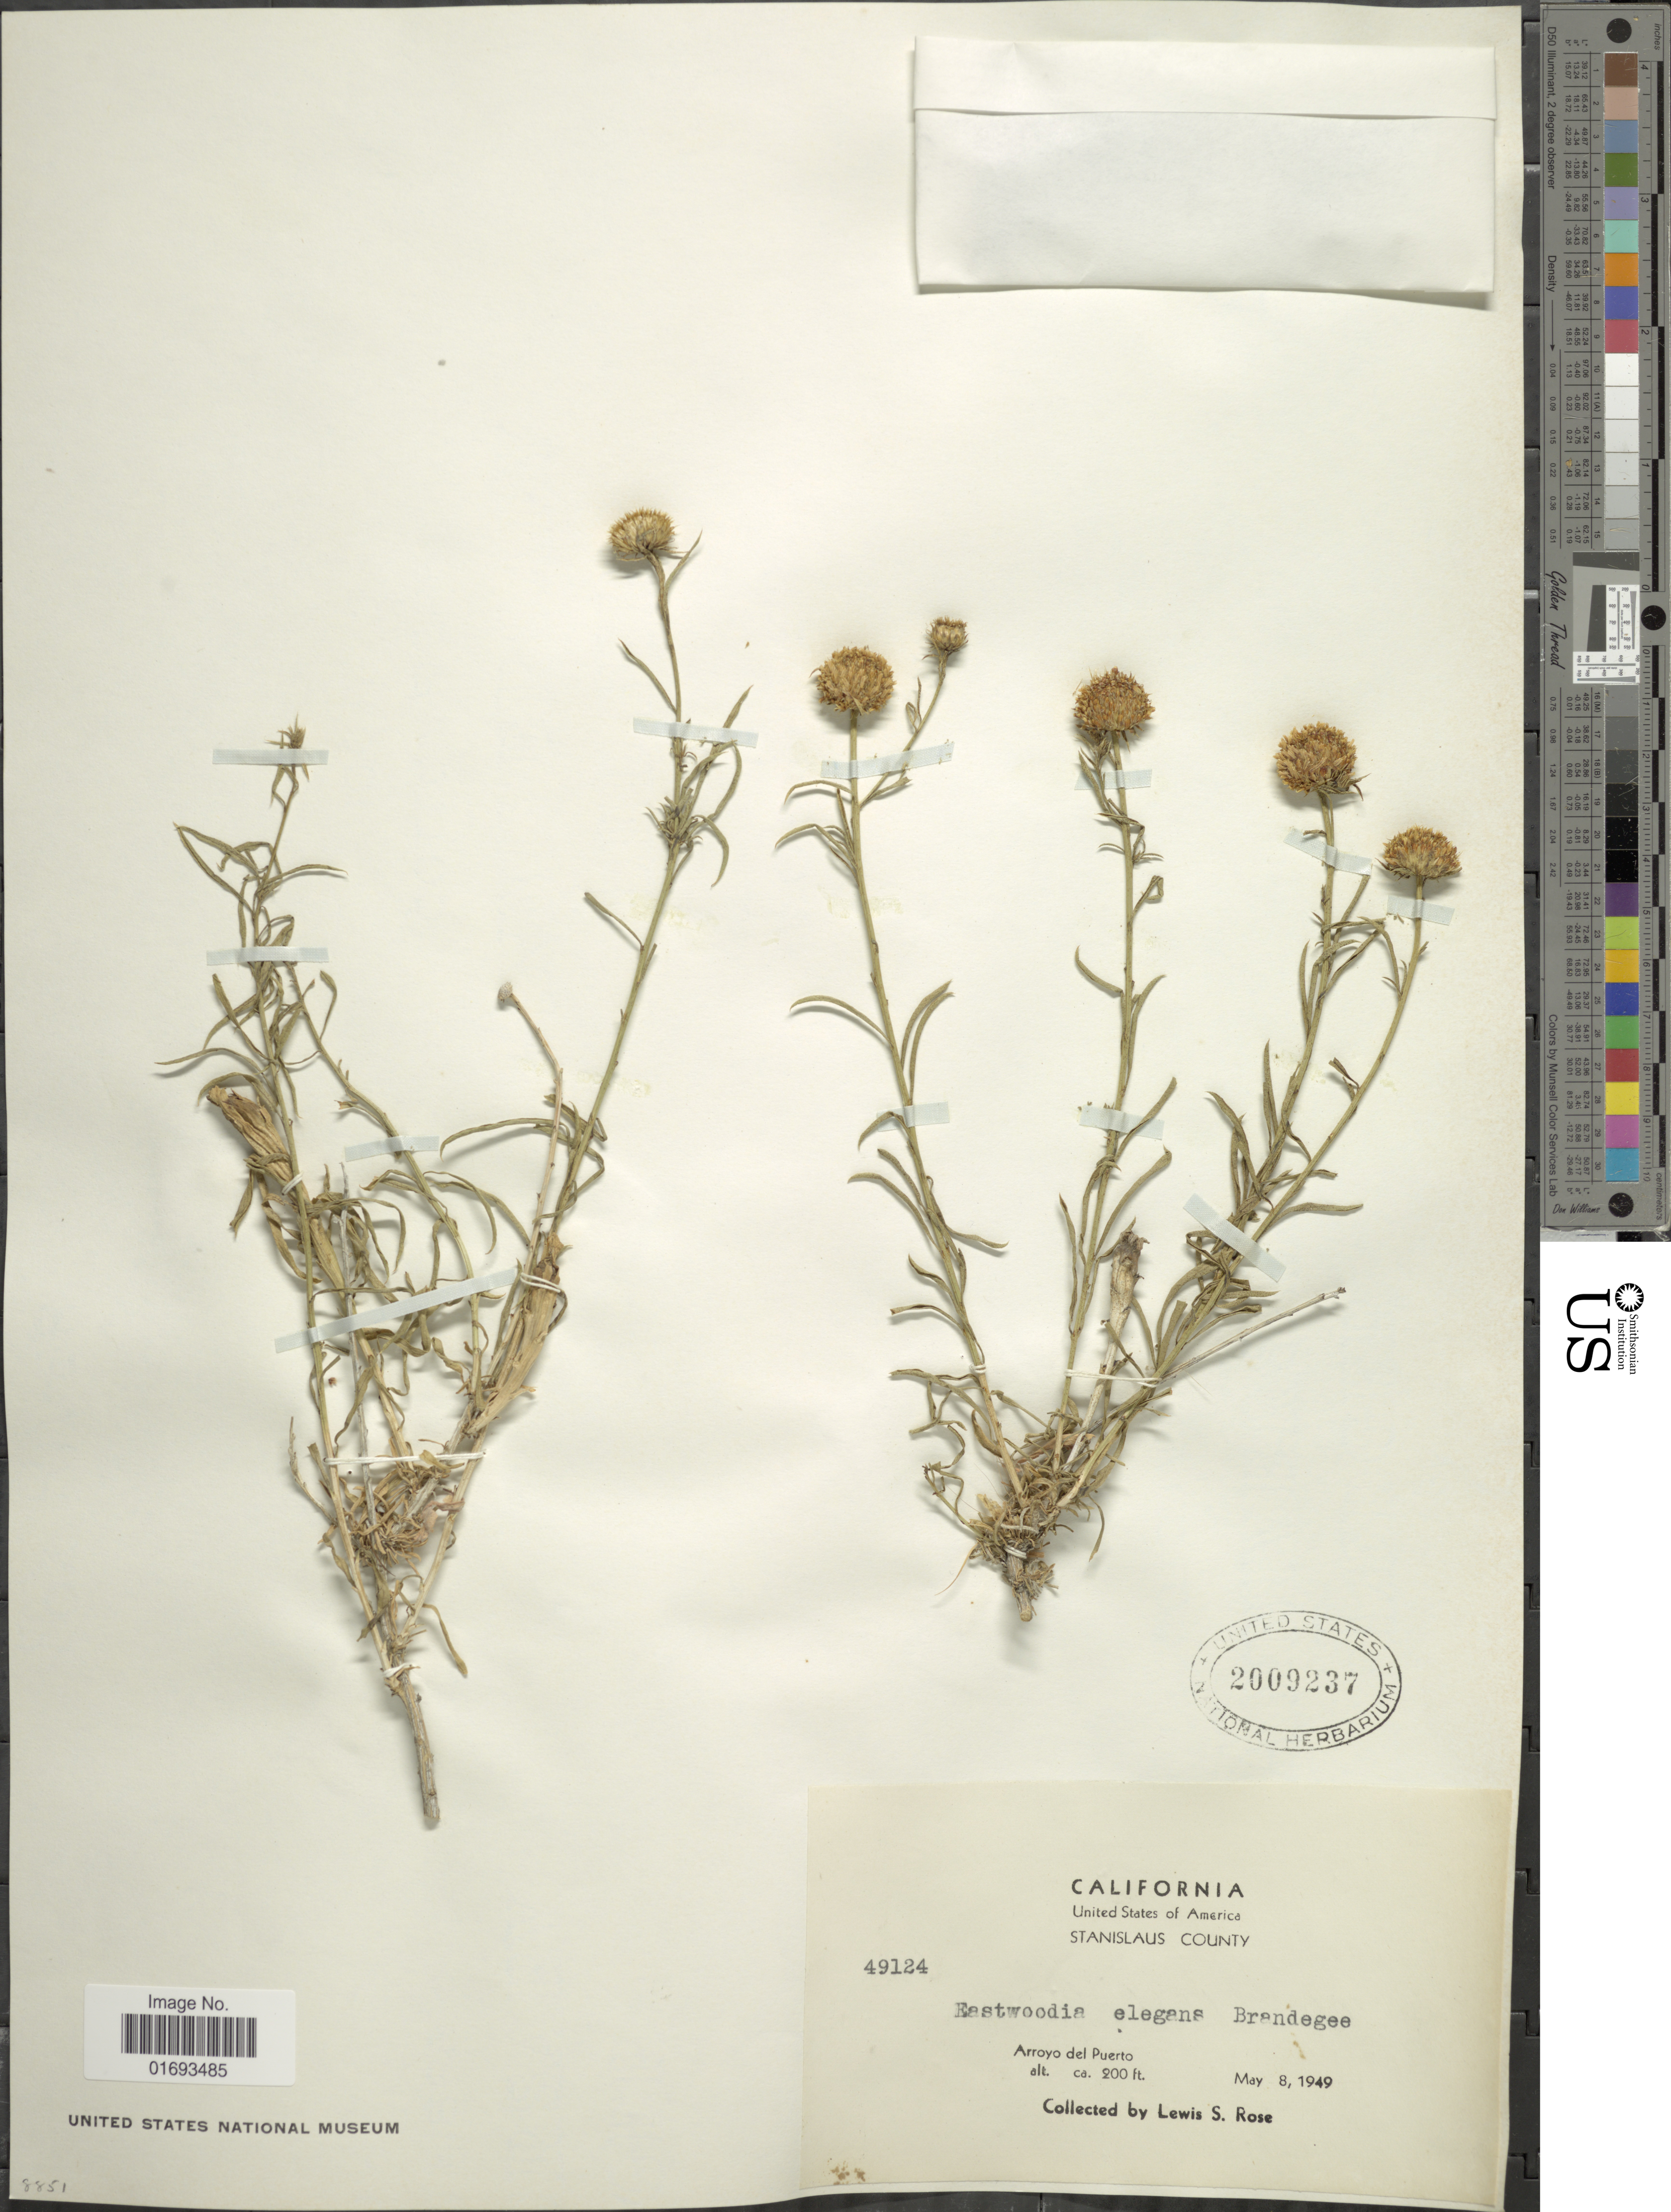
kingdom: Plantae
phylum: Tracheophyta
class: Magnoliopsida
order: Asterales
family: Asteraceae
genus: Eastwoodia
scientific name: Eastwoodia elegans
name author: Brandegee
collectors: L. S. Rose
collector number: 49124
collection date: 1949-05-08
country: United States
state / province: California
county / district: Stanislaus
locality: Stanislaus County, Arroyo del Puerto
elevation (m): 61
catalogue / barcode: US 2009237